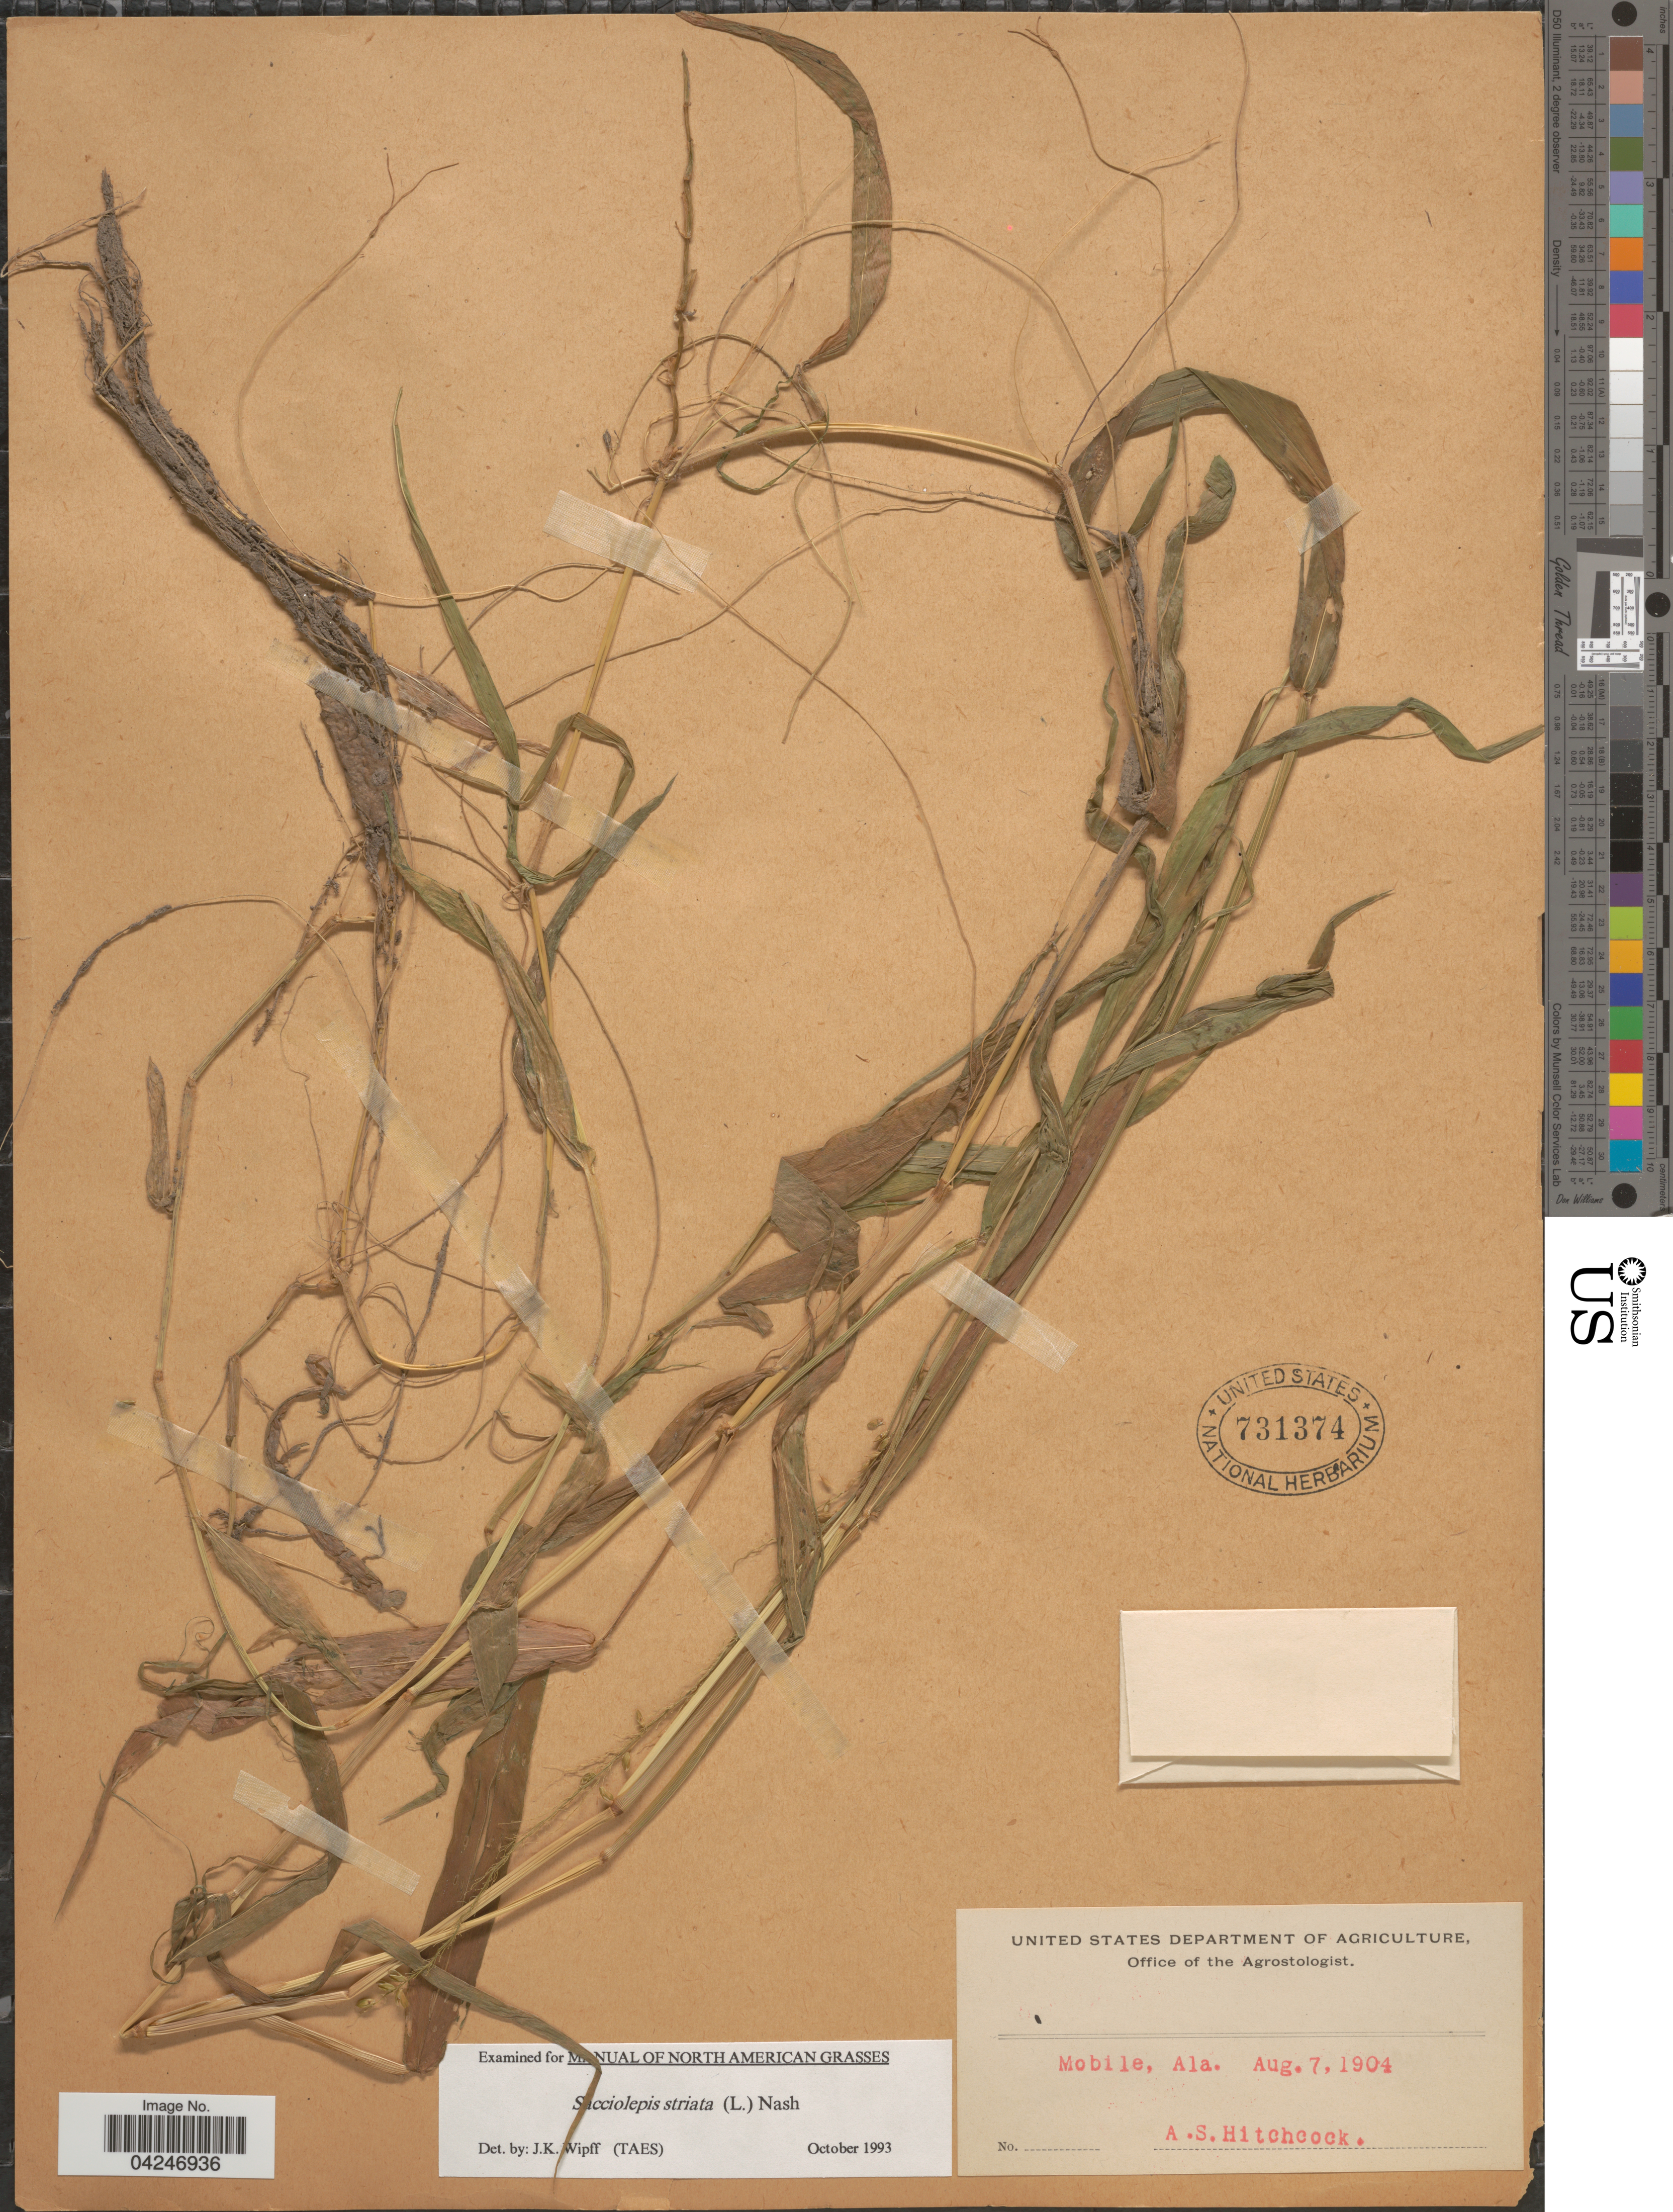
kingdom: Plantae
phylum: Tracheophyta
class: Liliopsida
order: Poales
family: Poaceae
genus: Sacciolepis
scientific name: Sacciolepis striata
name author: (L.) Nash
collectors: A. S. Hitchcock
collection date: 1904-08-07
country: United States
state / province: Alabama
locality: Mobile.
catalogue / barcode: US 731374